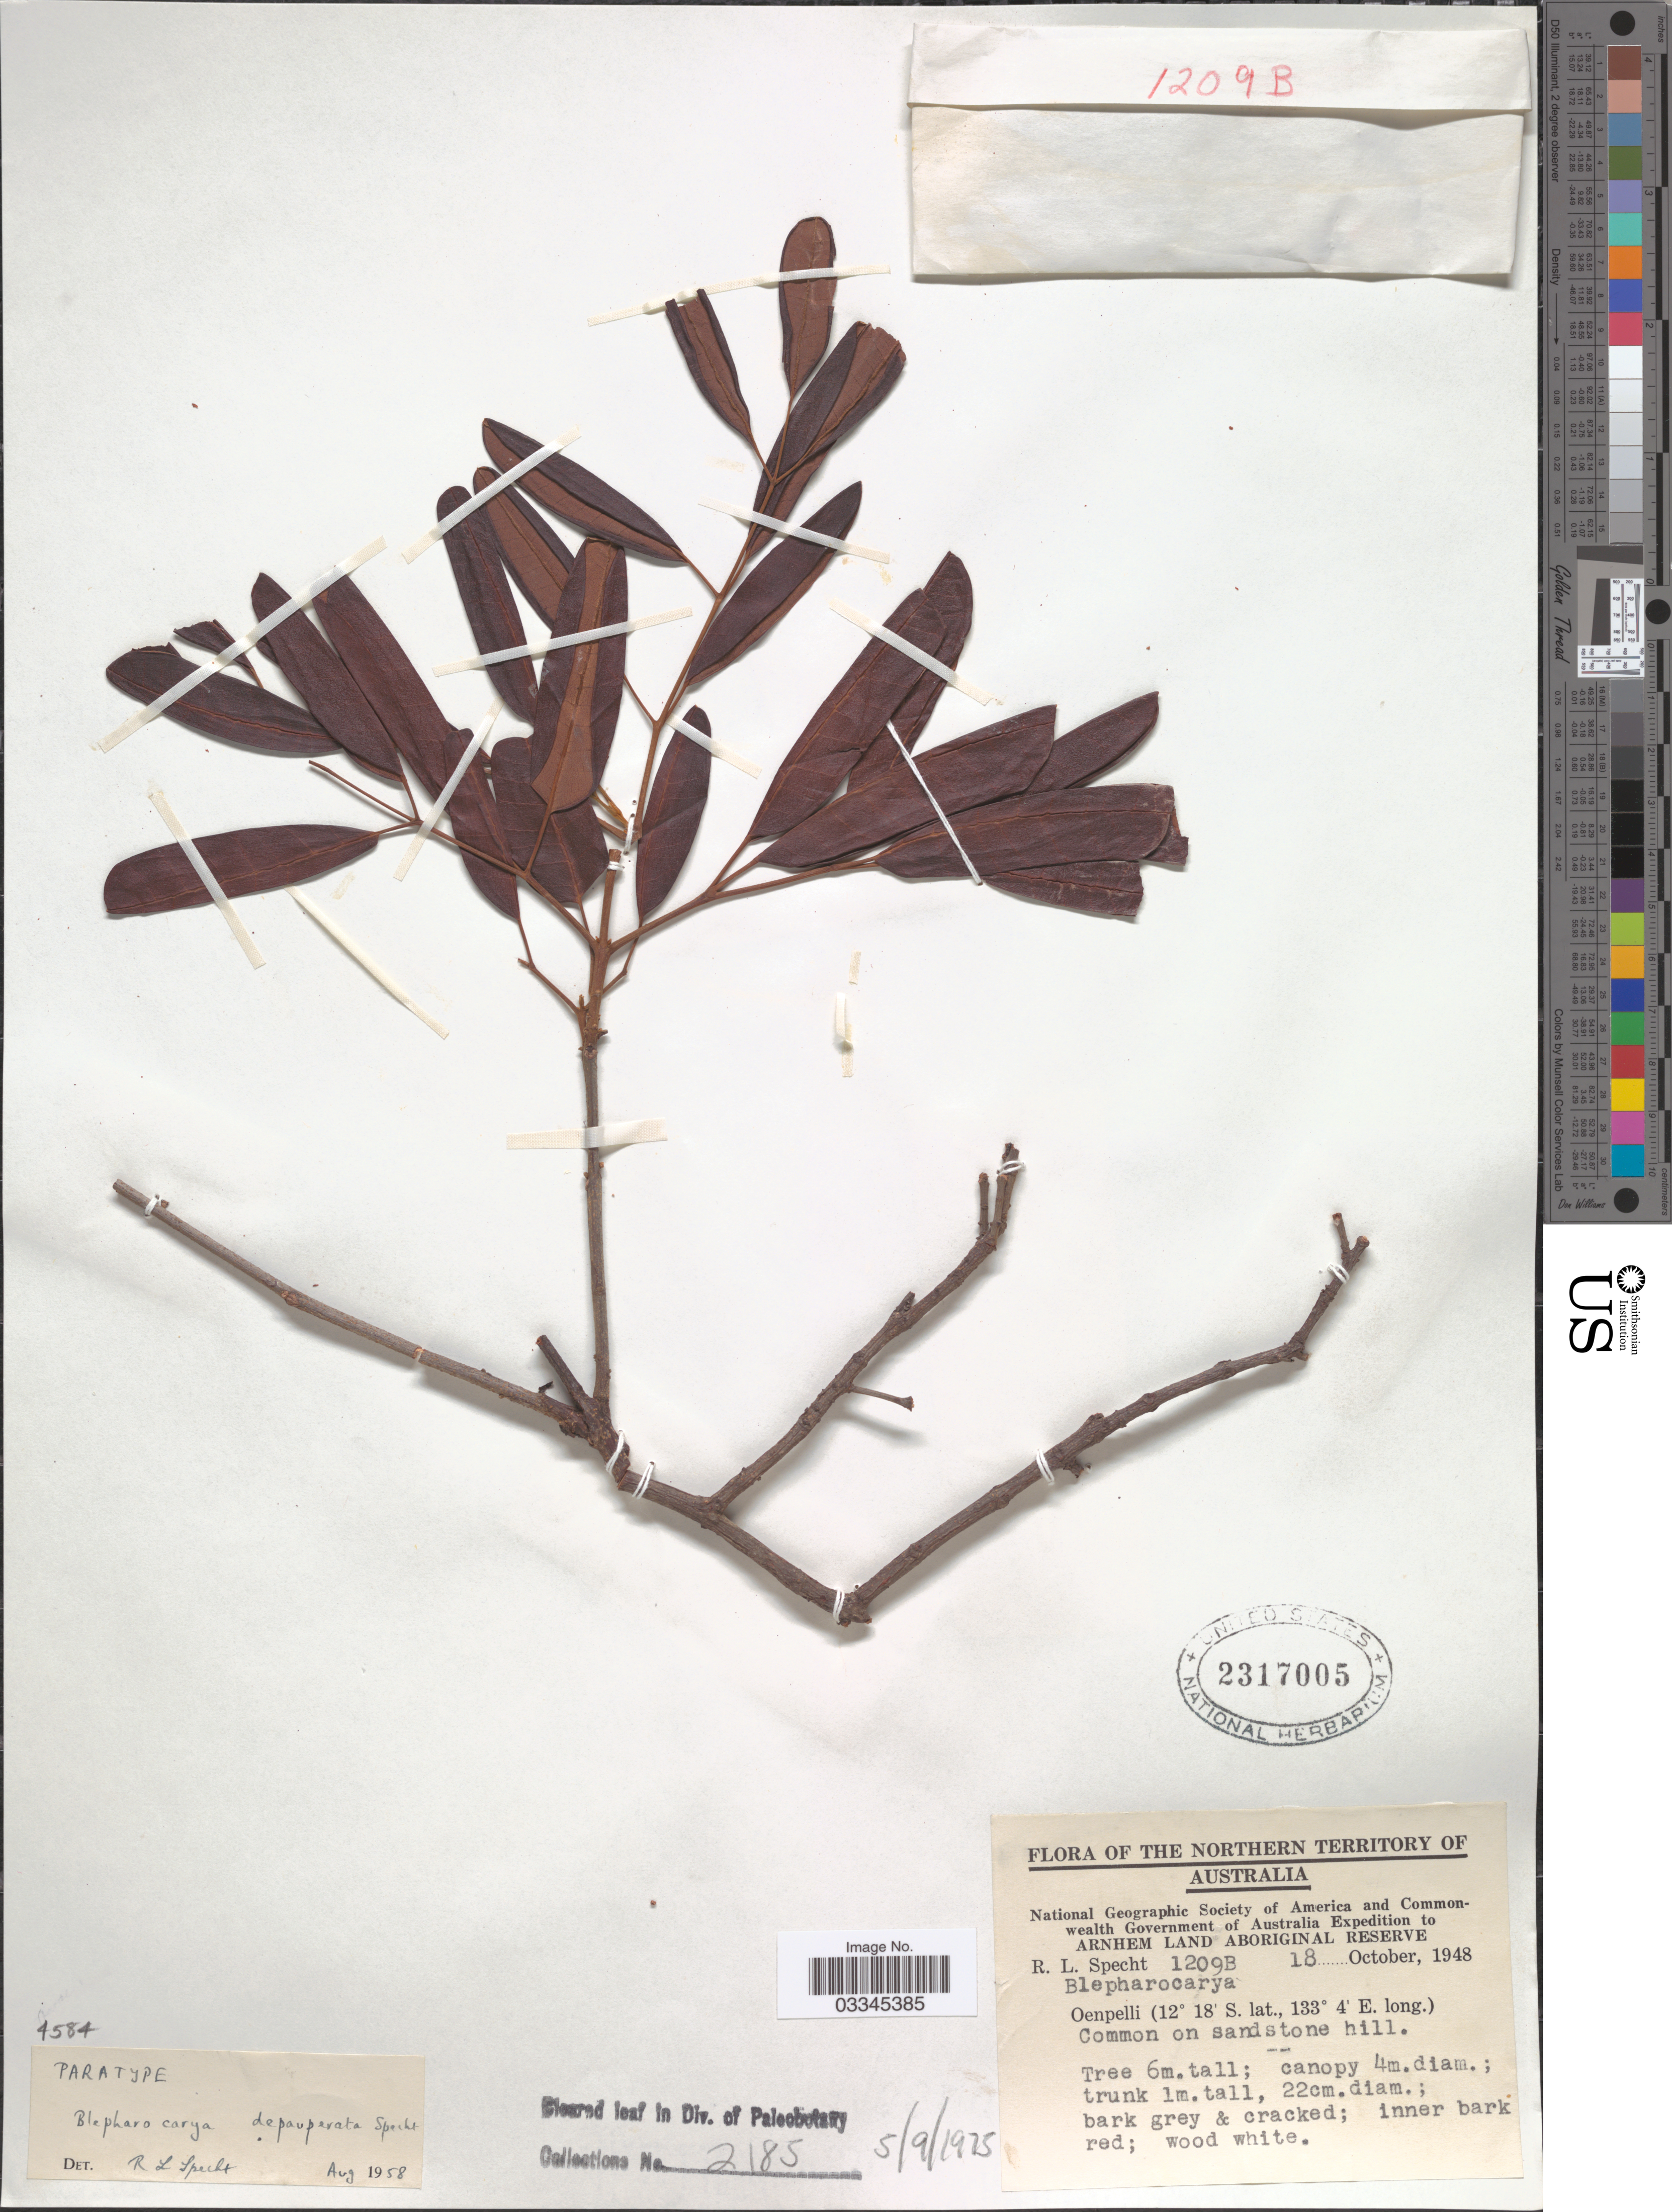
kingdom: Plantae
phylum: Tracheophyta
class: Magnoliopsida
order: Sapindales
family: Anacardiaceae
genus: Blepharocarya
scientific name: Blepharocarya depauperata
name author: Specht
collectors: R. L. Specht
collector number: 1209B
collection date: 1948-10-18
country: Australia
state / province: Northern Territory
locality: Oenpelli.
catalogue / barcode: US 2317005